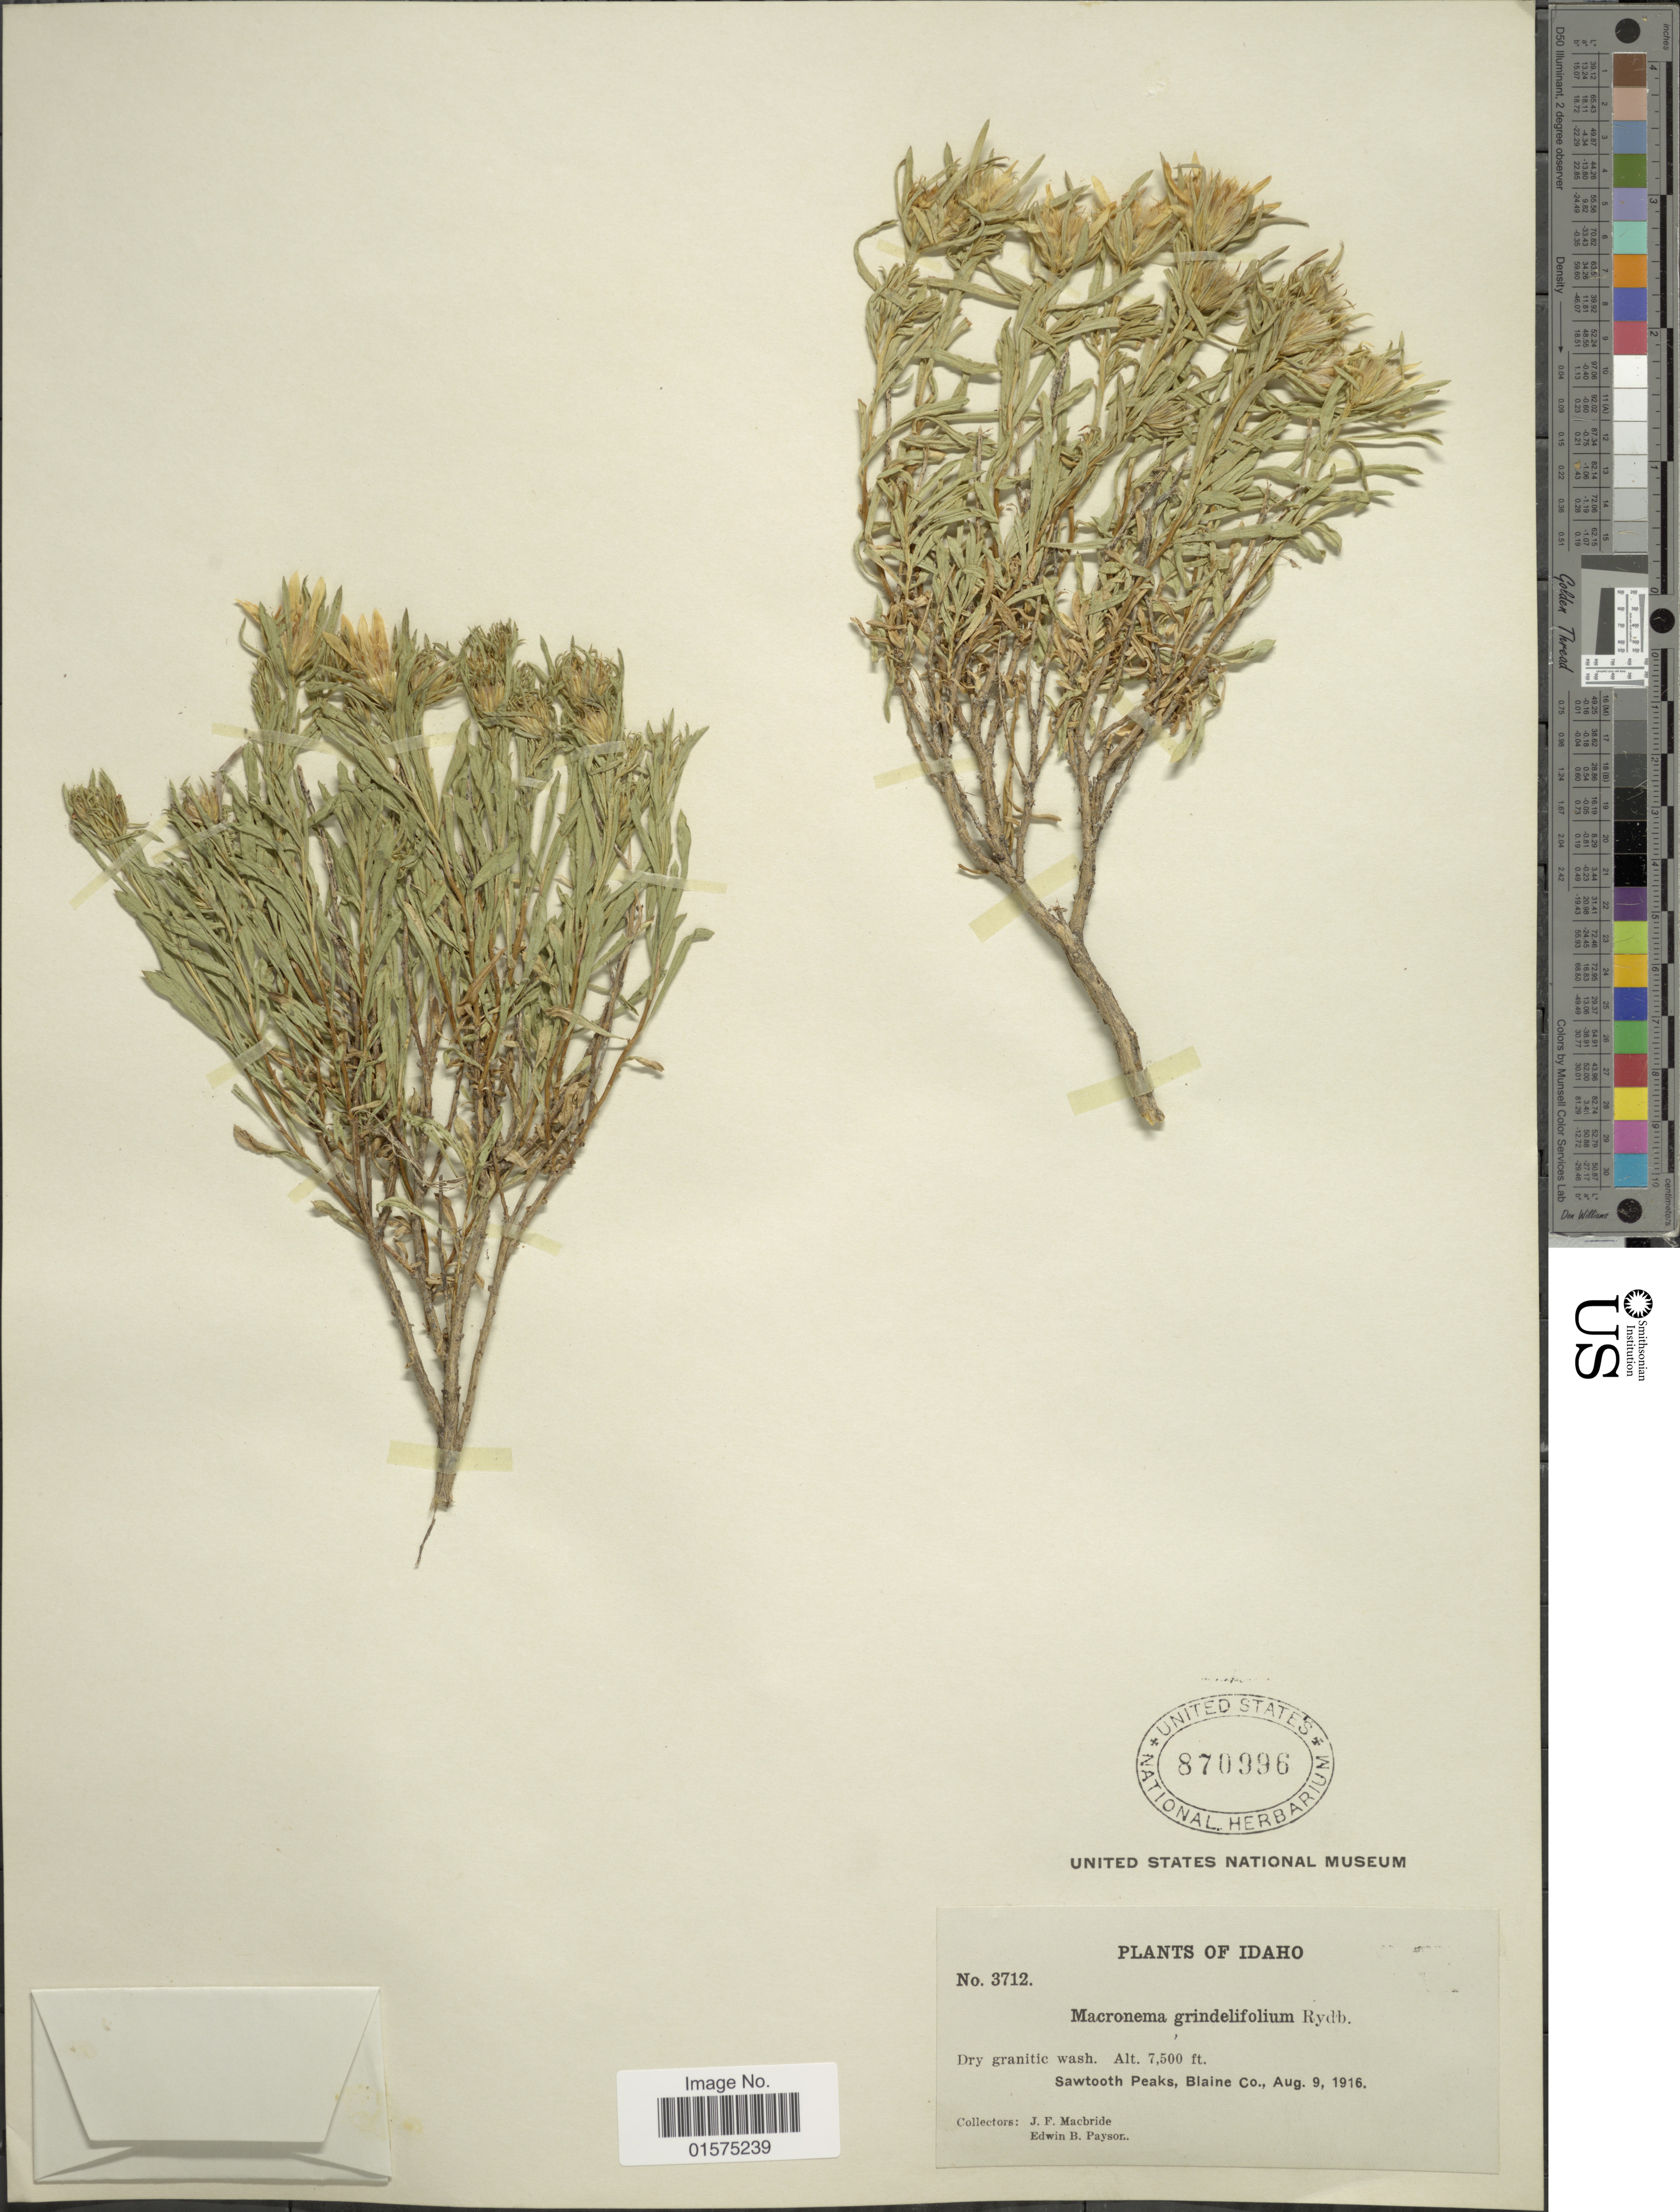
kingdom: Plantae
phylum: Tracheophyta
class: Magnoliopsida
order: Asterales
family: Asteraceae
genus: Ericameria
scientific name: Ericameria suffruticosa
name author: (Nutt.) G.L. Nesom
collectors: J. F. Macbride & E. B. Payson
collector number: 3712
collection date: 1916-08-09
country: United States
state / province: Idaho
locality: Sawtooth Peaks, Blaine Co.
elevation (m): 2286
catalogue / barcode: US 870996